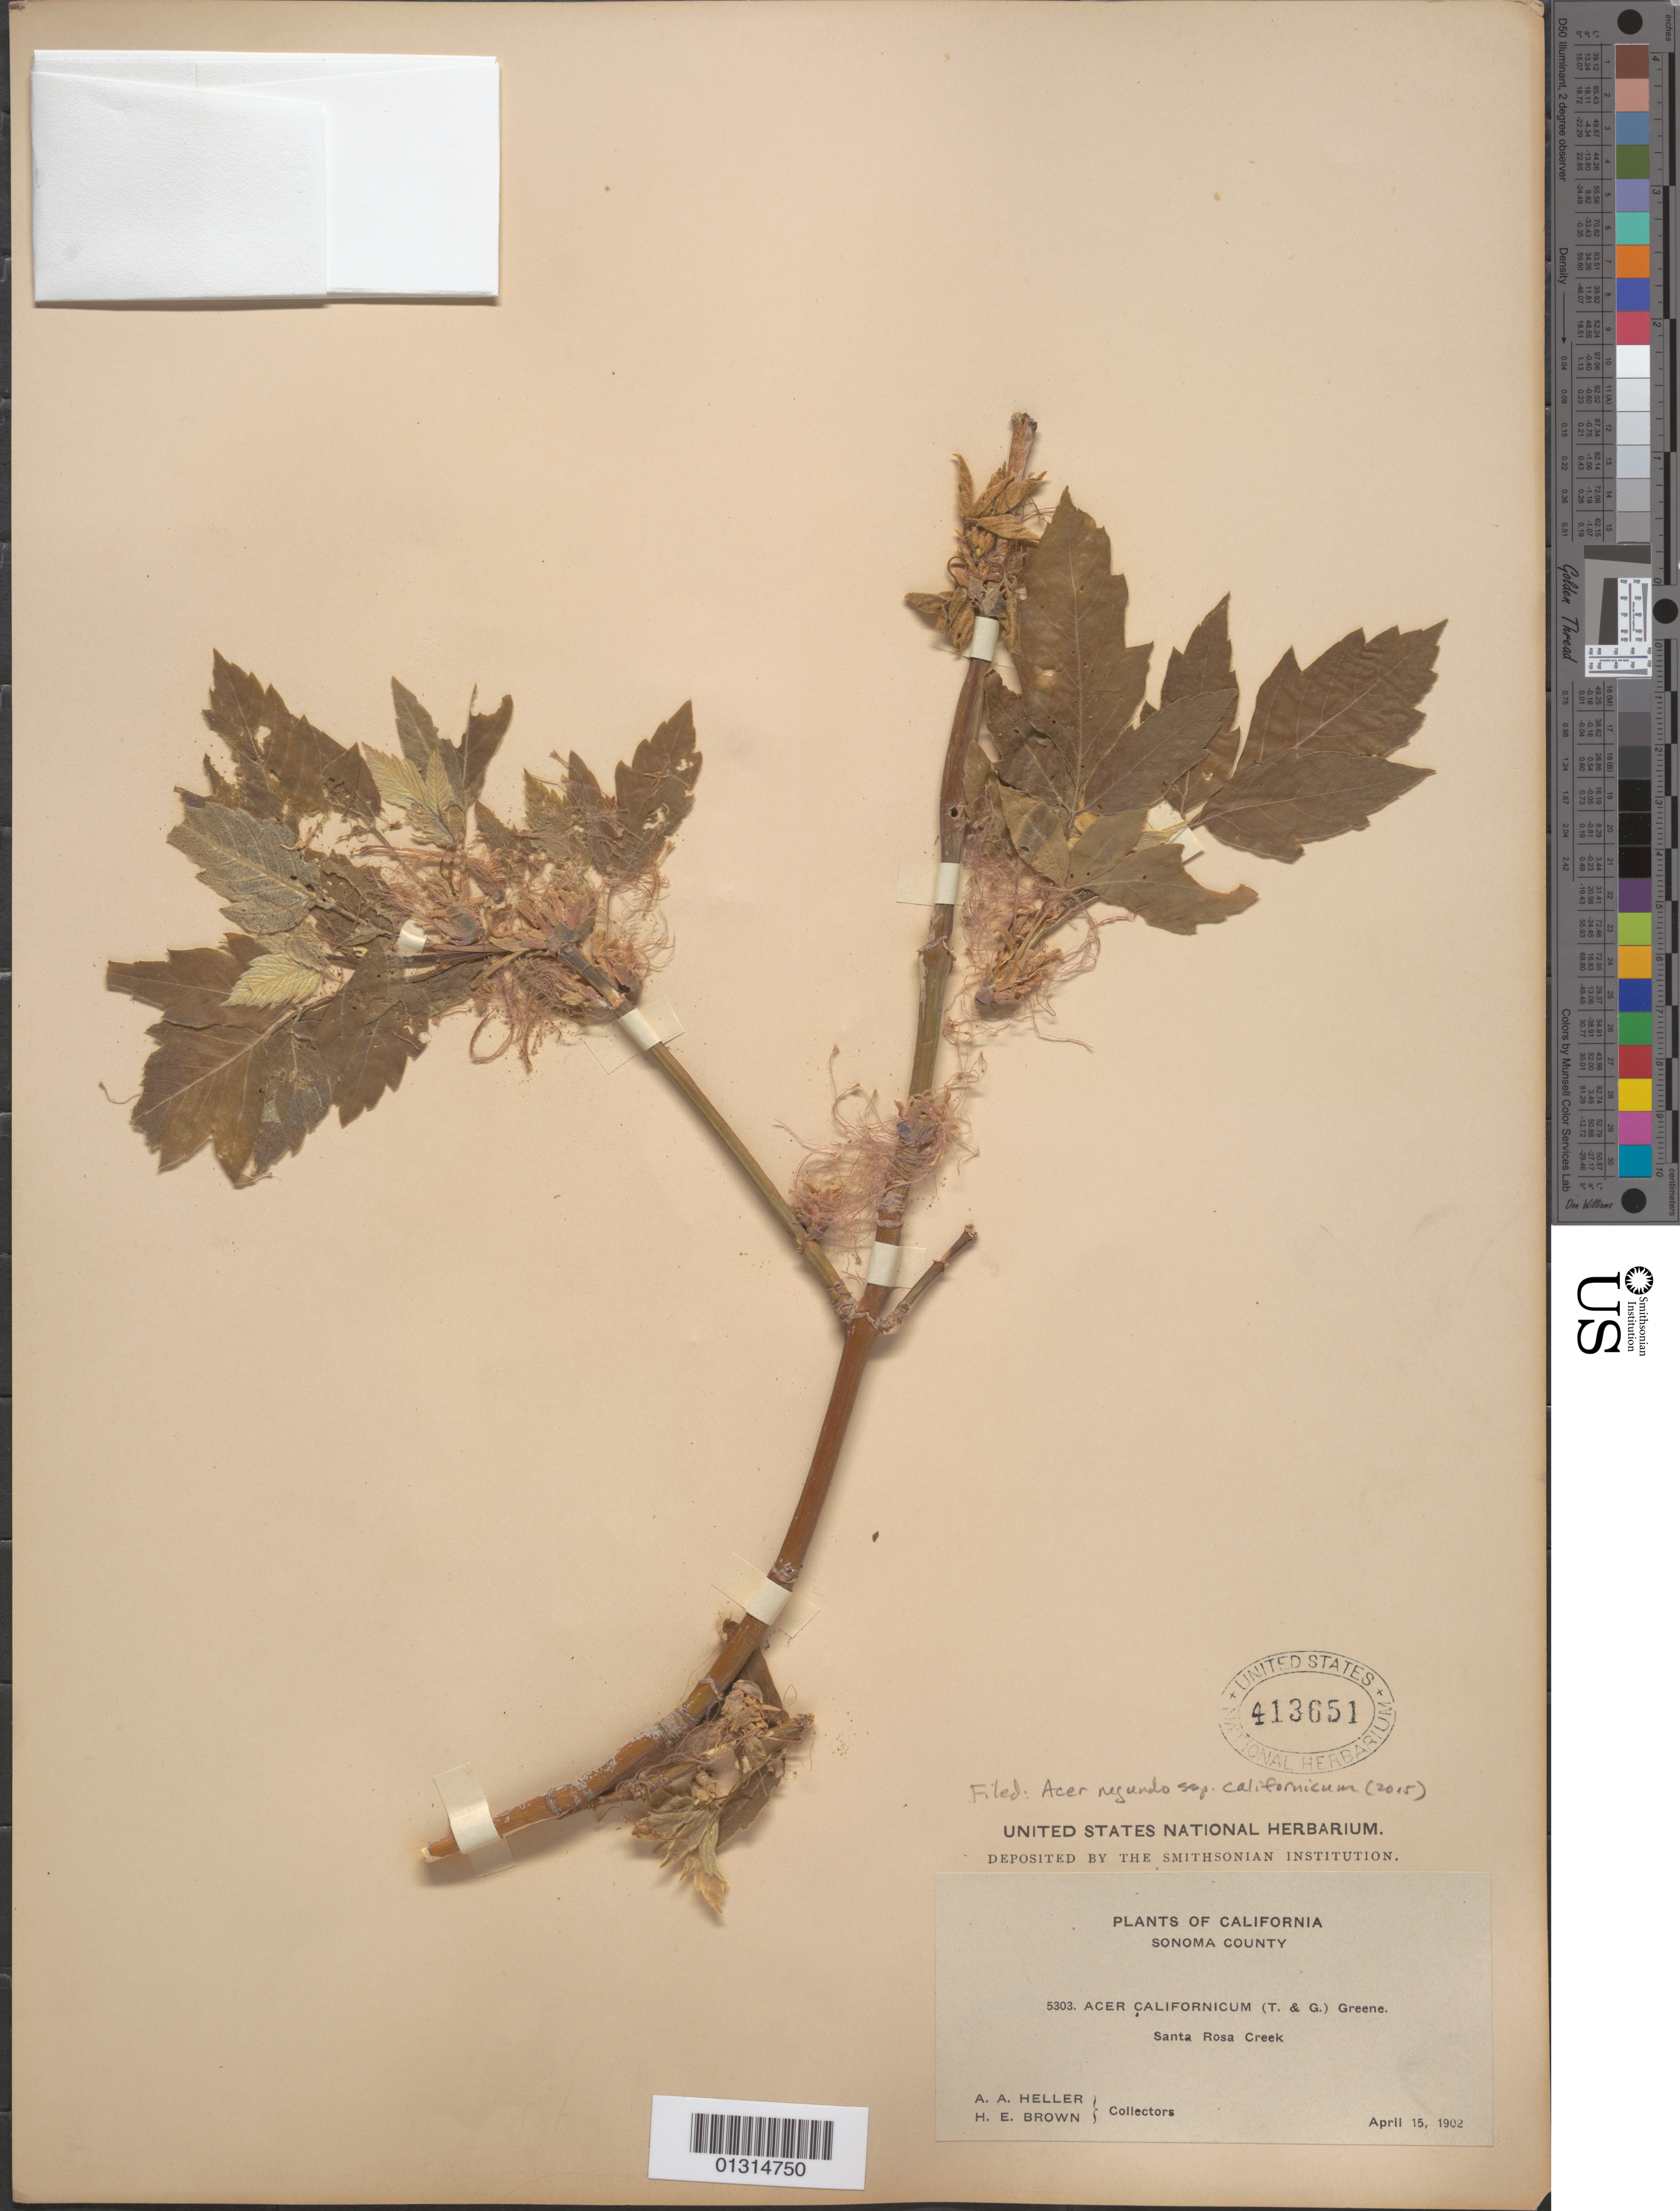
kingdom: Plantae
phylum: Tracheophyta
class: Magnoliopsida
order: Sapindales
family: Sapindaceae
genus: Acer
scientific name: Acer negundo subsp. californicum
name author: (Torr. & A. Gray) Wesm.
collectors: A. A. Heller & H. E. Brown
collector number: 5303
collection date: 1902-04-15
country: United States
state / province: California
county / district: Sonoma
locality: Sonoma County, Santa Rosa Creek.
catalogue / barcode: US 413651